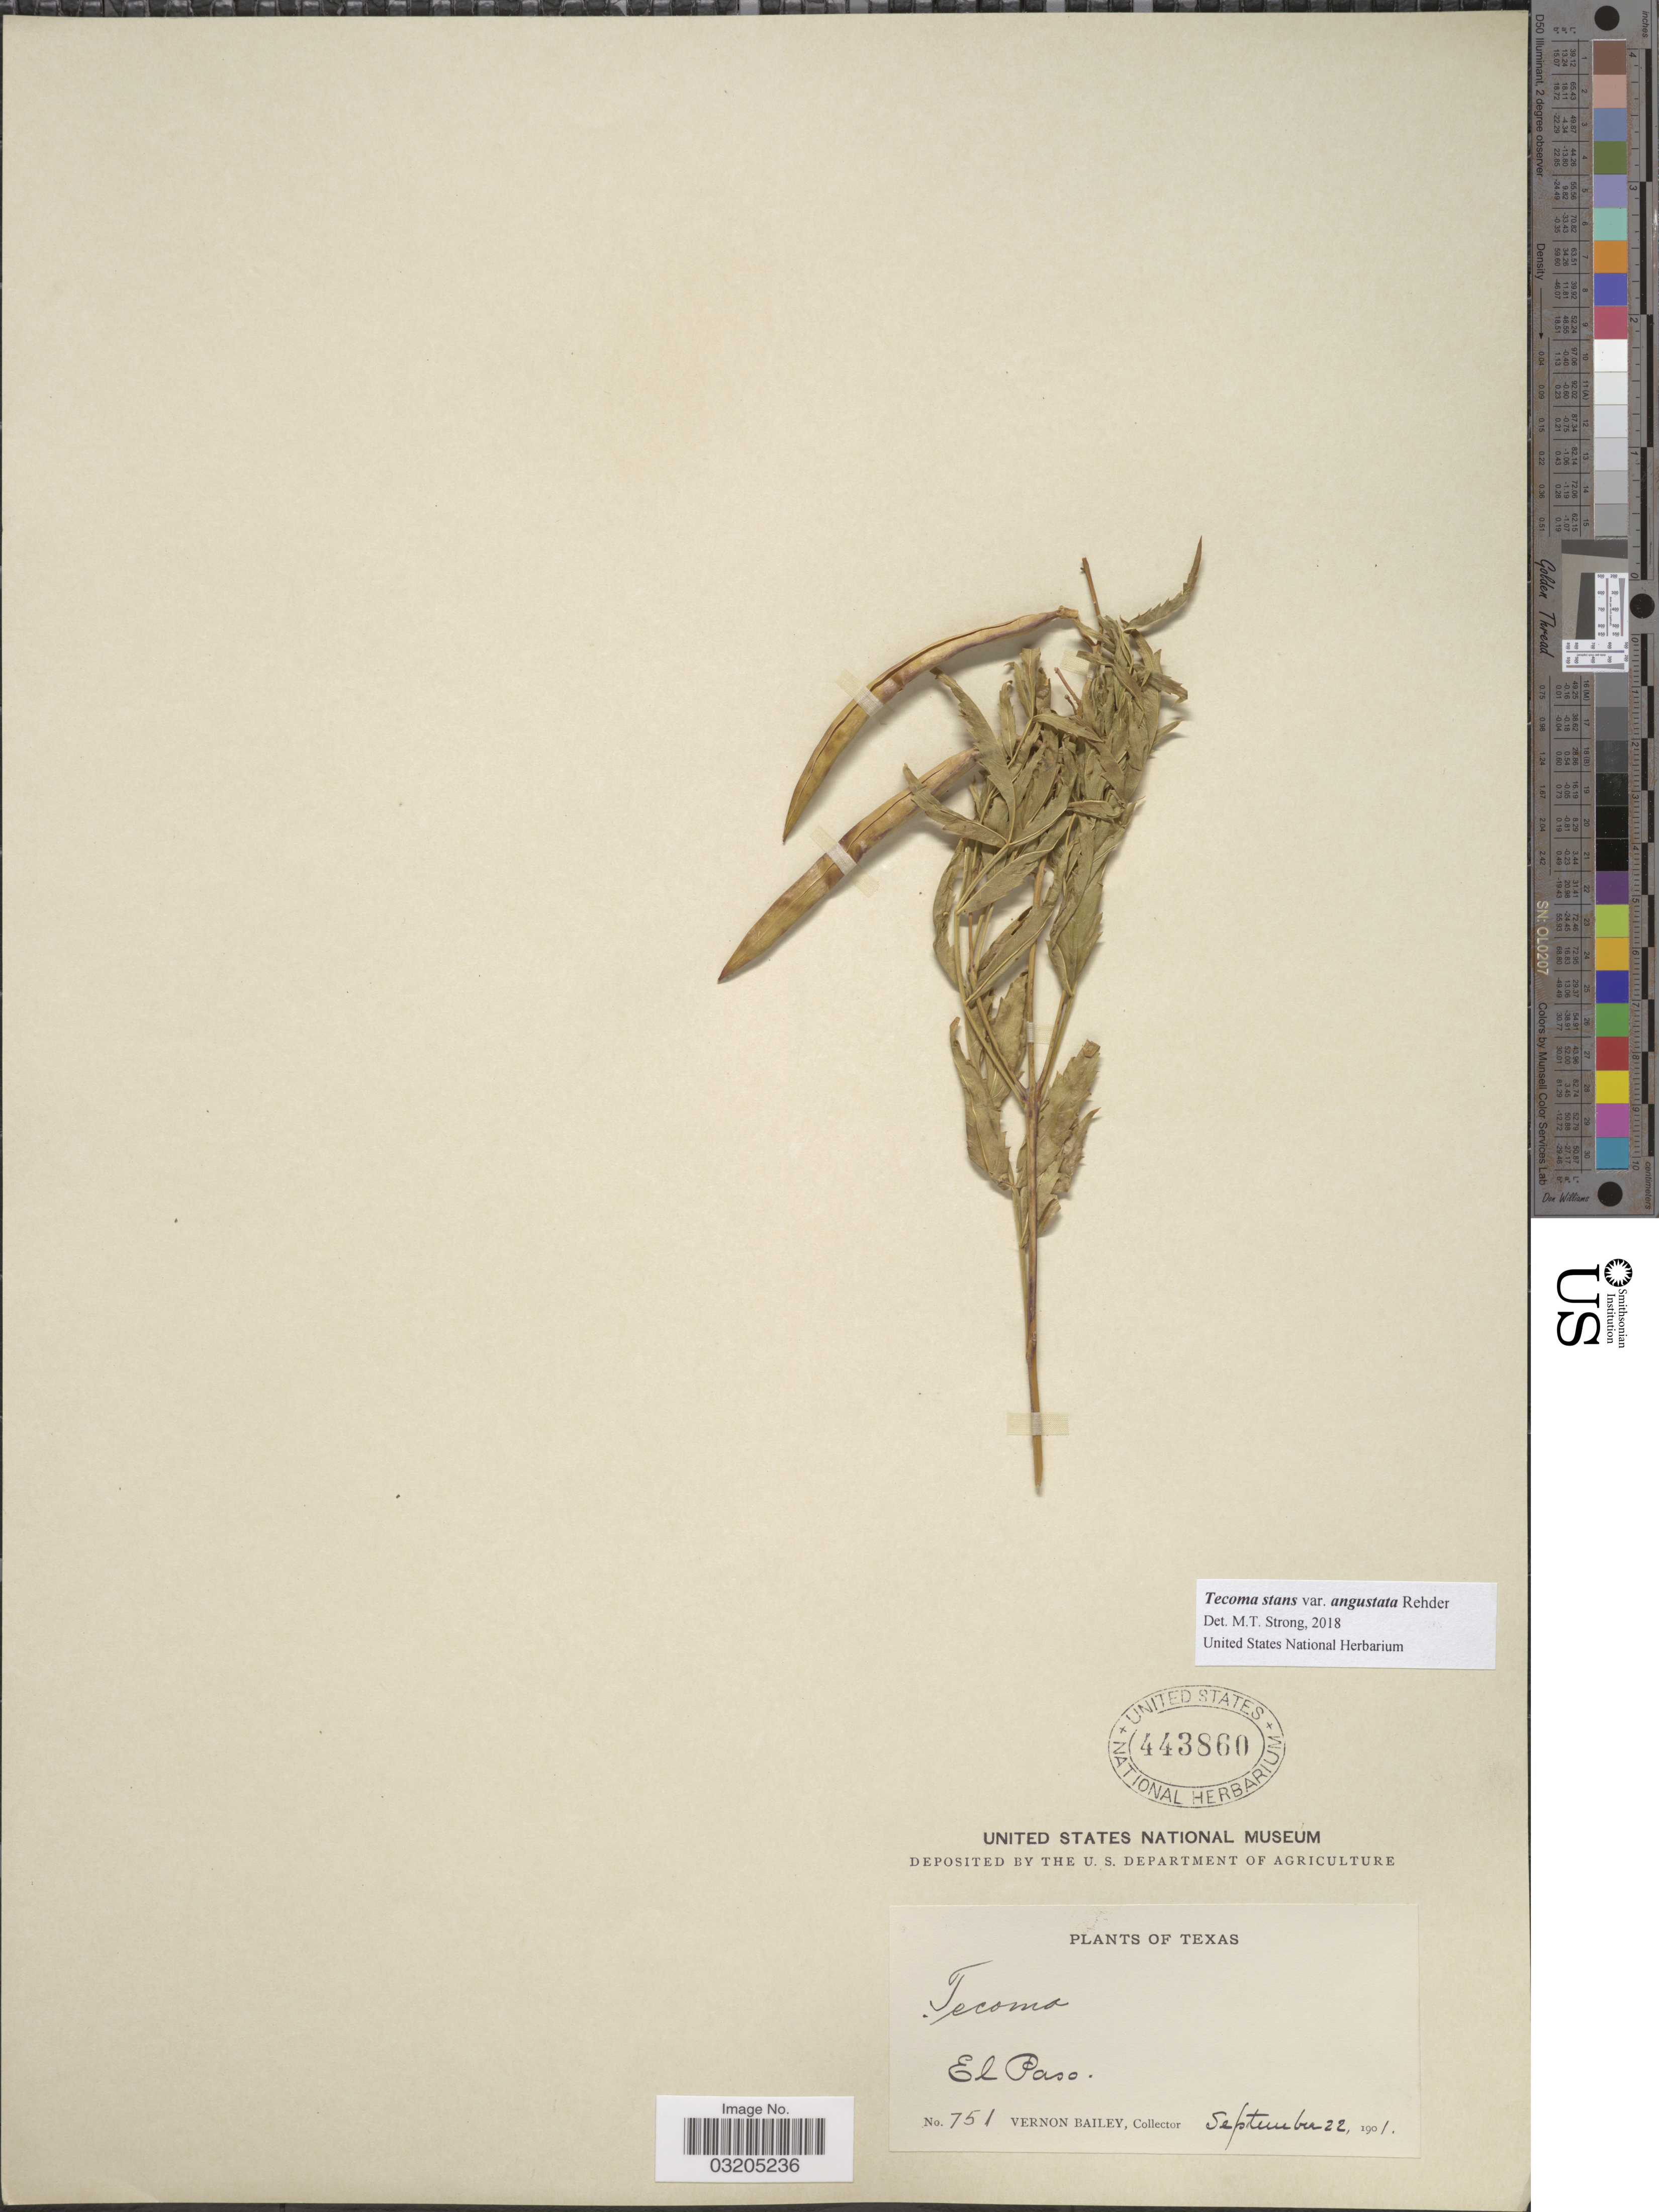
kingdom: Plantae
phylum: Tracheophyta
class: Magnoliopsida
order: Lamiales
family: Bignoniaceae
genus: Tecoma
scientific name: Tecoma stans var. angustata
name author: Rehder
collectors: V. O. Bailey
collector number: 751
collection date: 1901-09-22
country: United States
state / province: Texas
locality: El Paso.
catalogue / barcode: US 443860